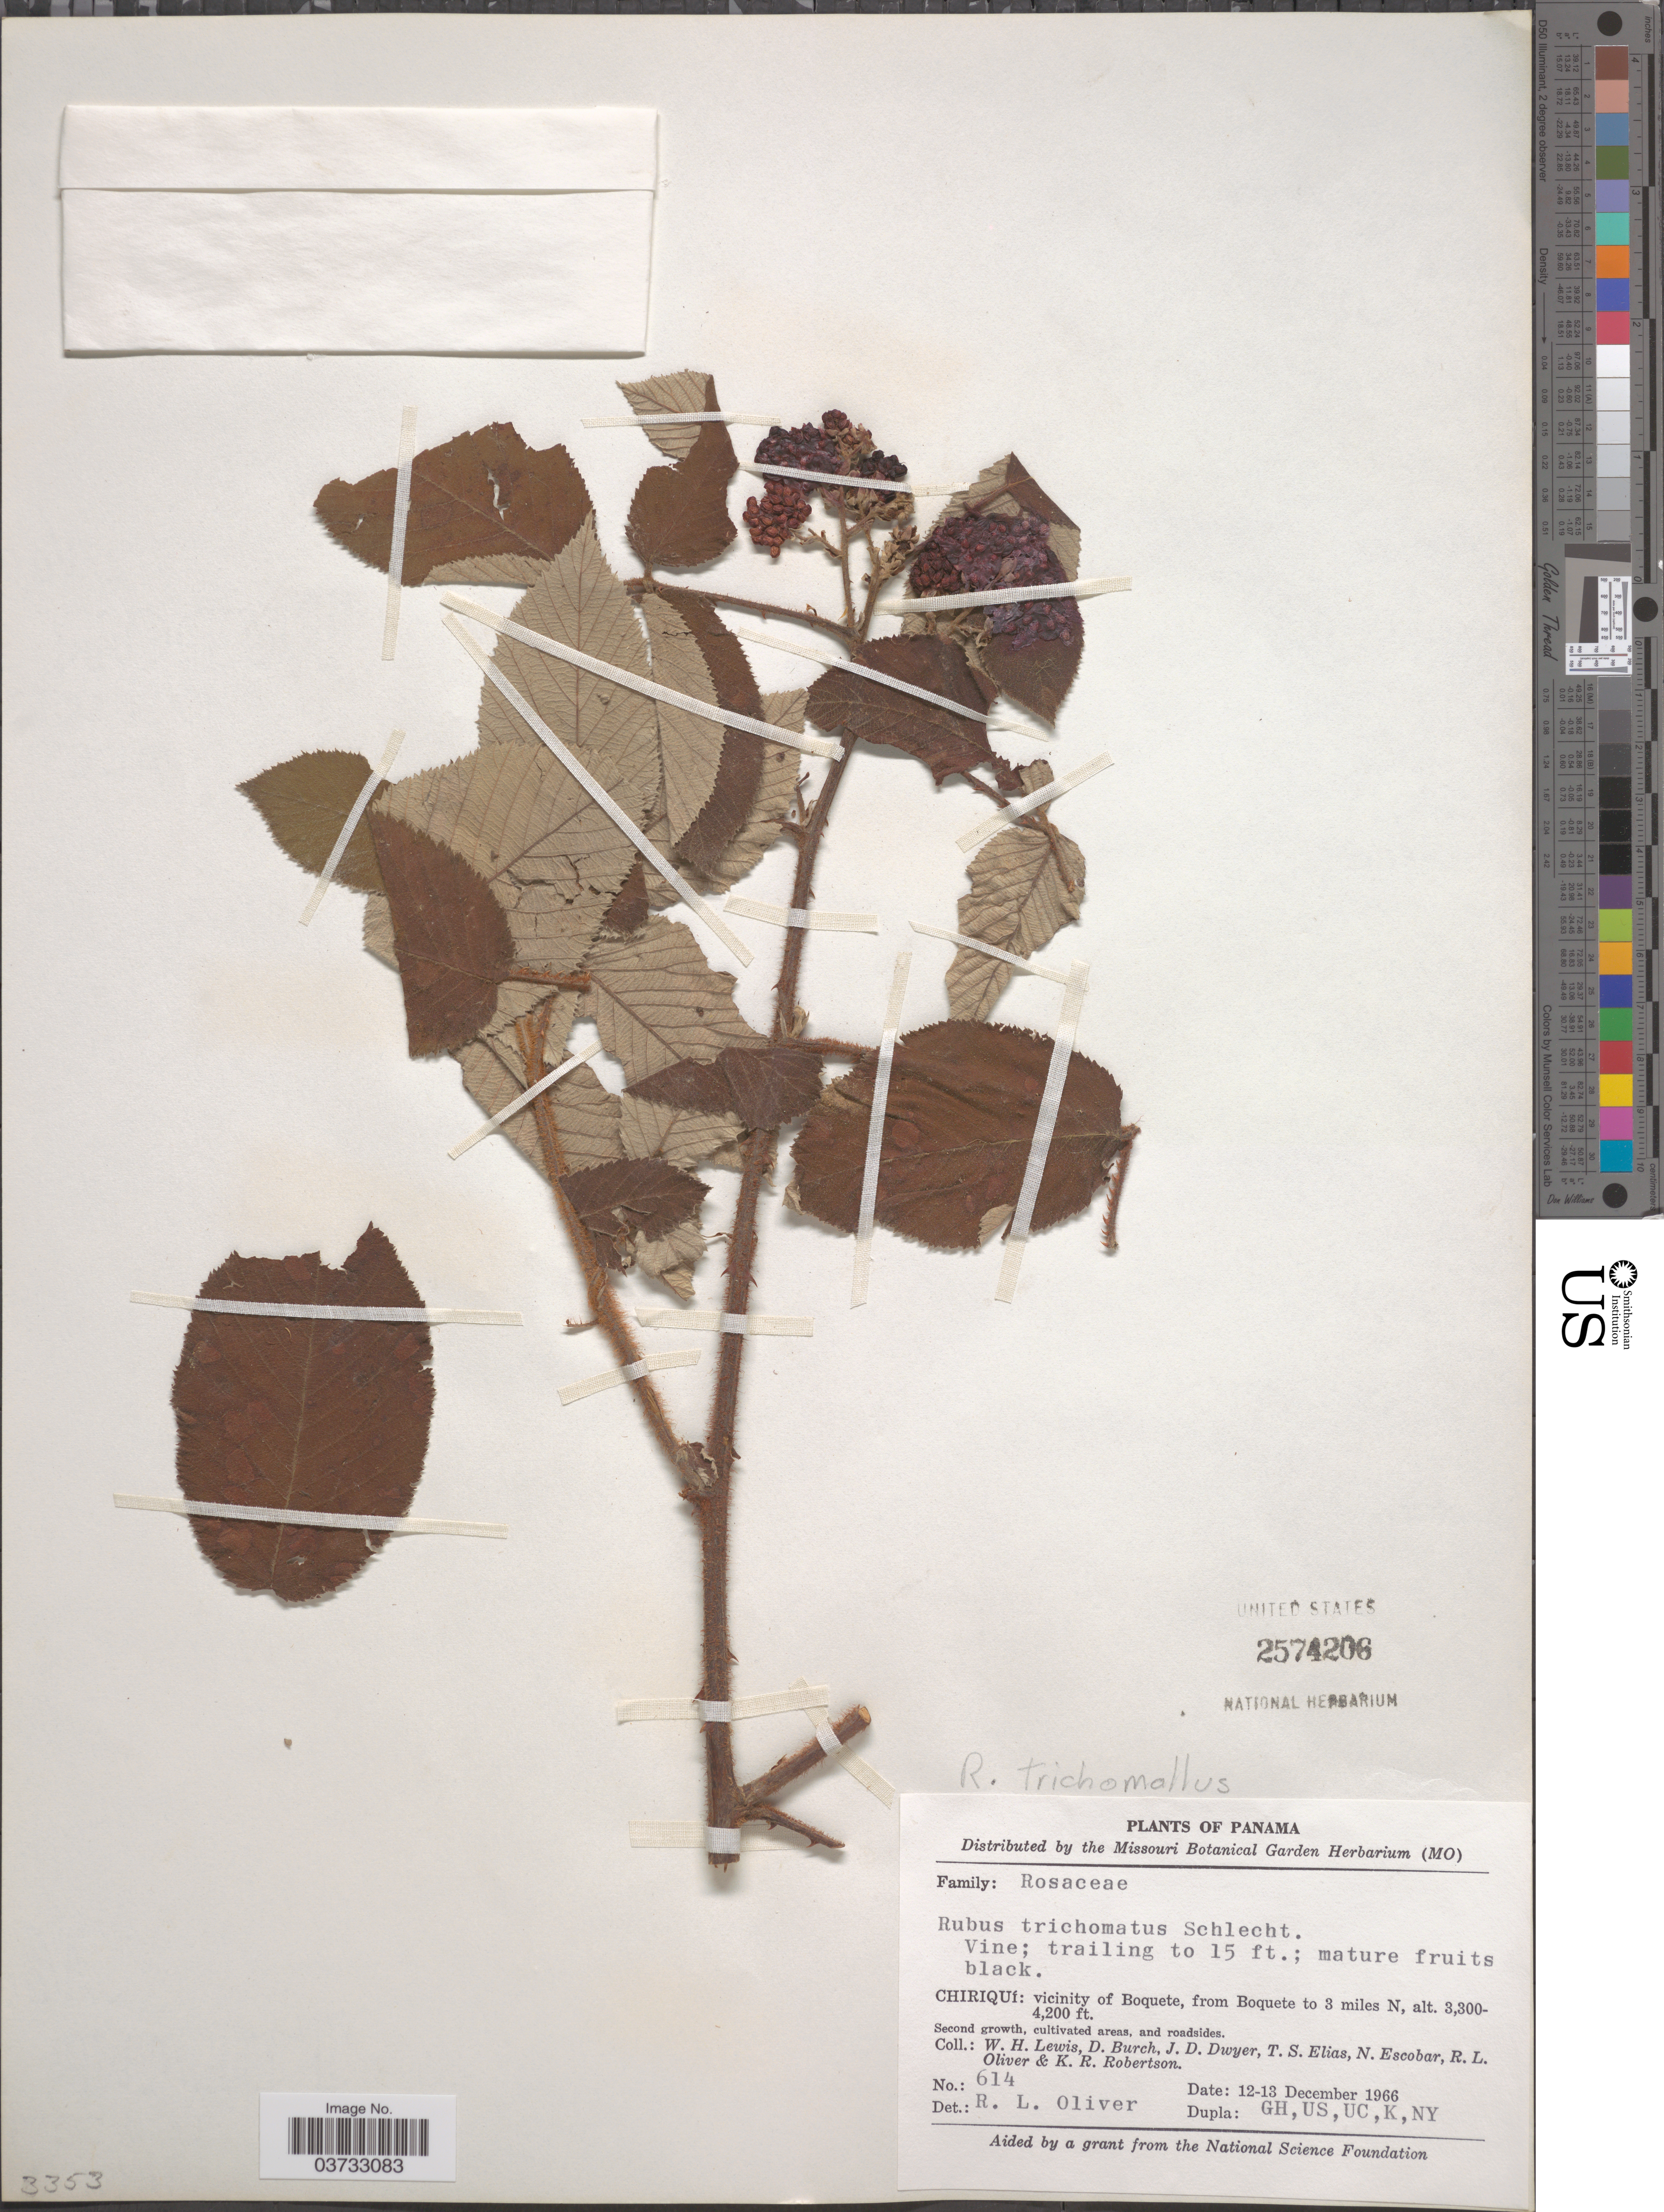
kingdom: Plantae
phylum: Tracheophyta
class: Magnoliopsida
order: Rosales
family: Rosaceae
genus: Rubus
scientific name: Rubus trichomallus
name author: Schltdl.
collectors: W. H. Lewis, D. Burch, J. D. Dwyer, T. S. Elias & et al.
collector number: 614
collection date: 1966-12-12/1966-12-13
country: Panama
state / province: Chiriqui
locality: Vicinity of Boquete, from Boquete to 3 miles N.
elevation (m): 1006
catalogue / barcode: US 2574206